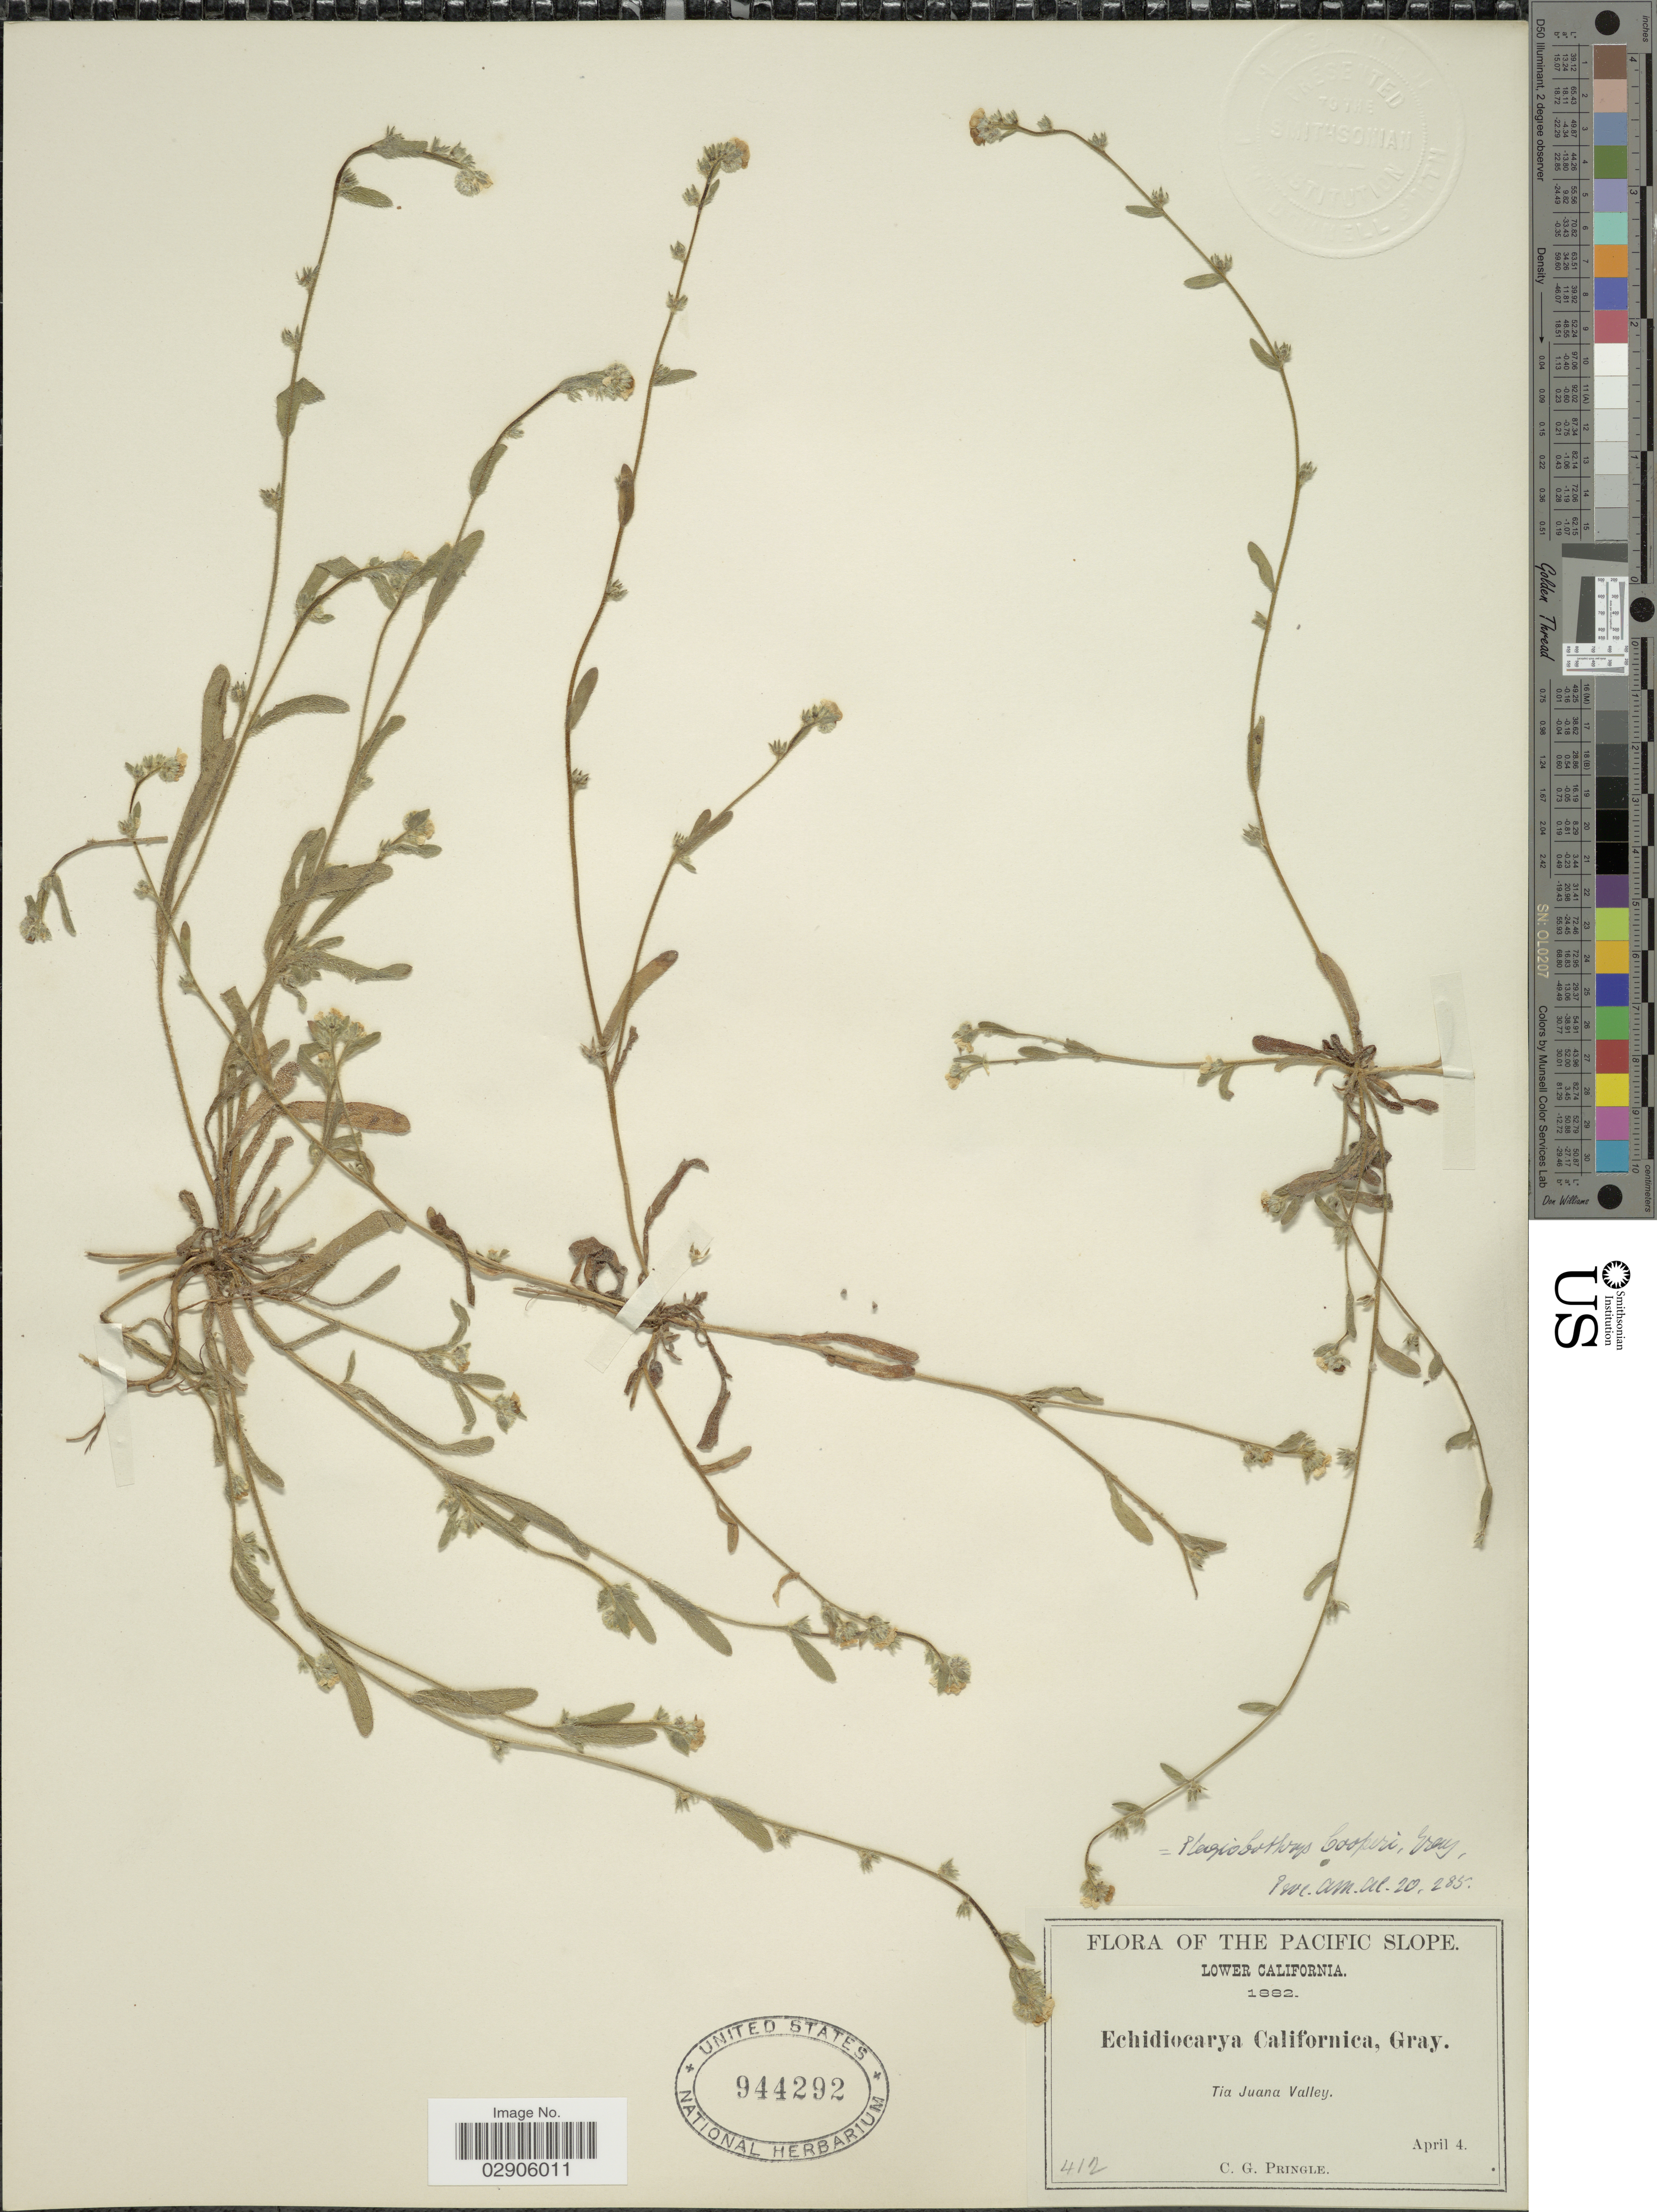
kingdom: Plantae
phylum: Tracheophyta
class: Magnoliopsida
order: Boraginales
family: Boraginaceae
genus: Plagiobothrys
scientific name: Plagiobothrys cooperi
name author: A. Gray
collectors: C. G. Pringle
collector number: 412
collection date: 1882-04-04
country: Mexico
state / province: Baja California Norte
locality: The Pacific Slope, Lower California, Tia Juana Valley.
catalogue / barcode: US 944292